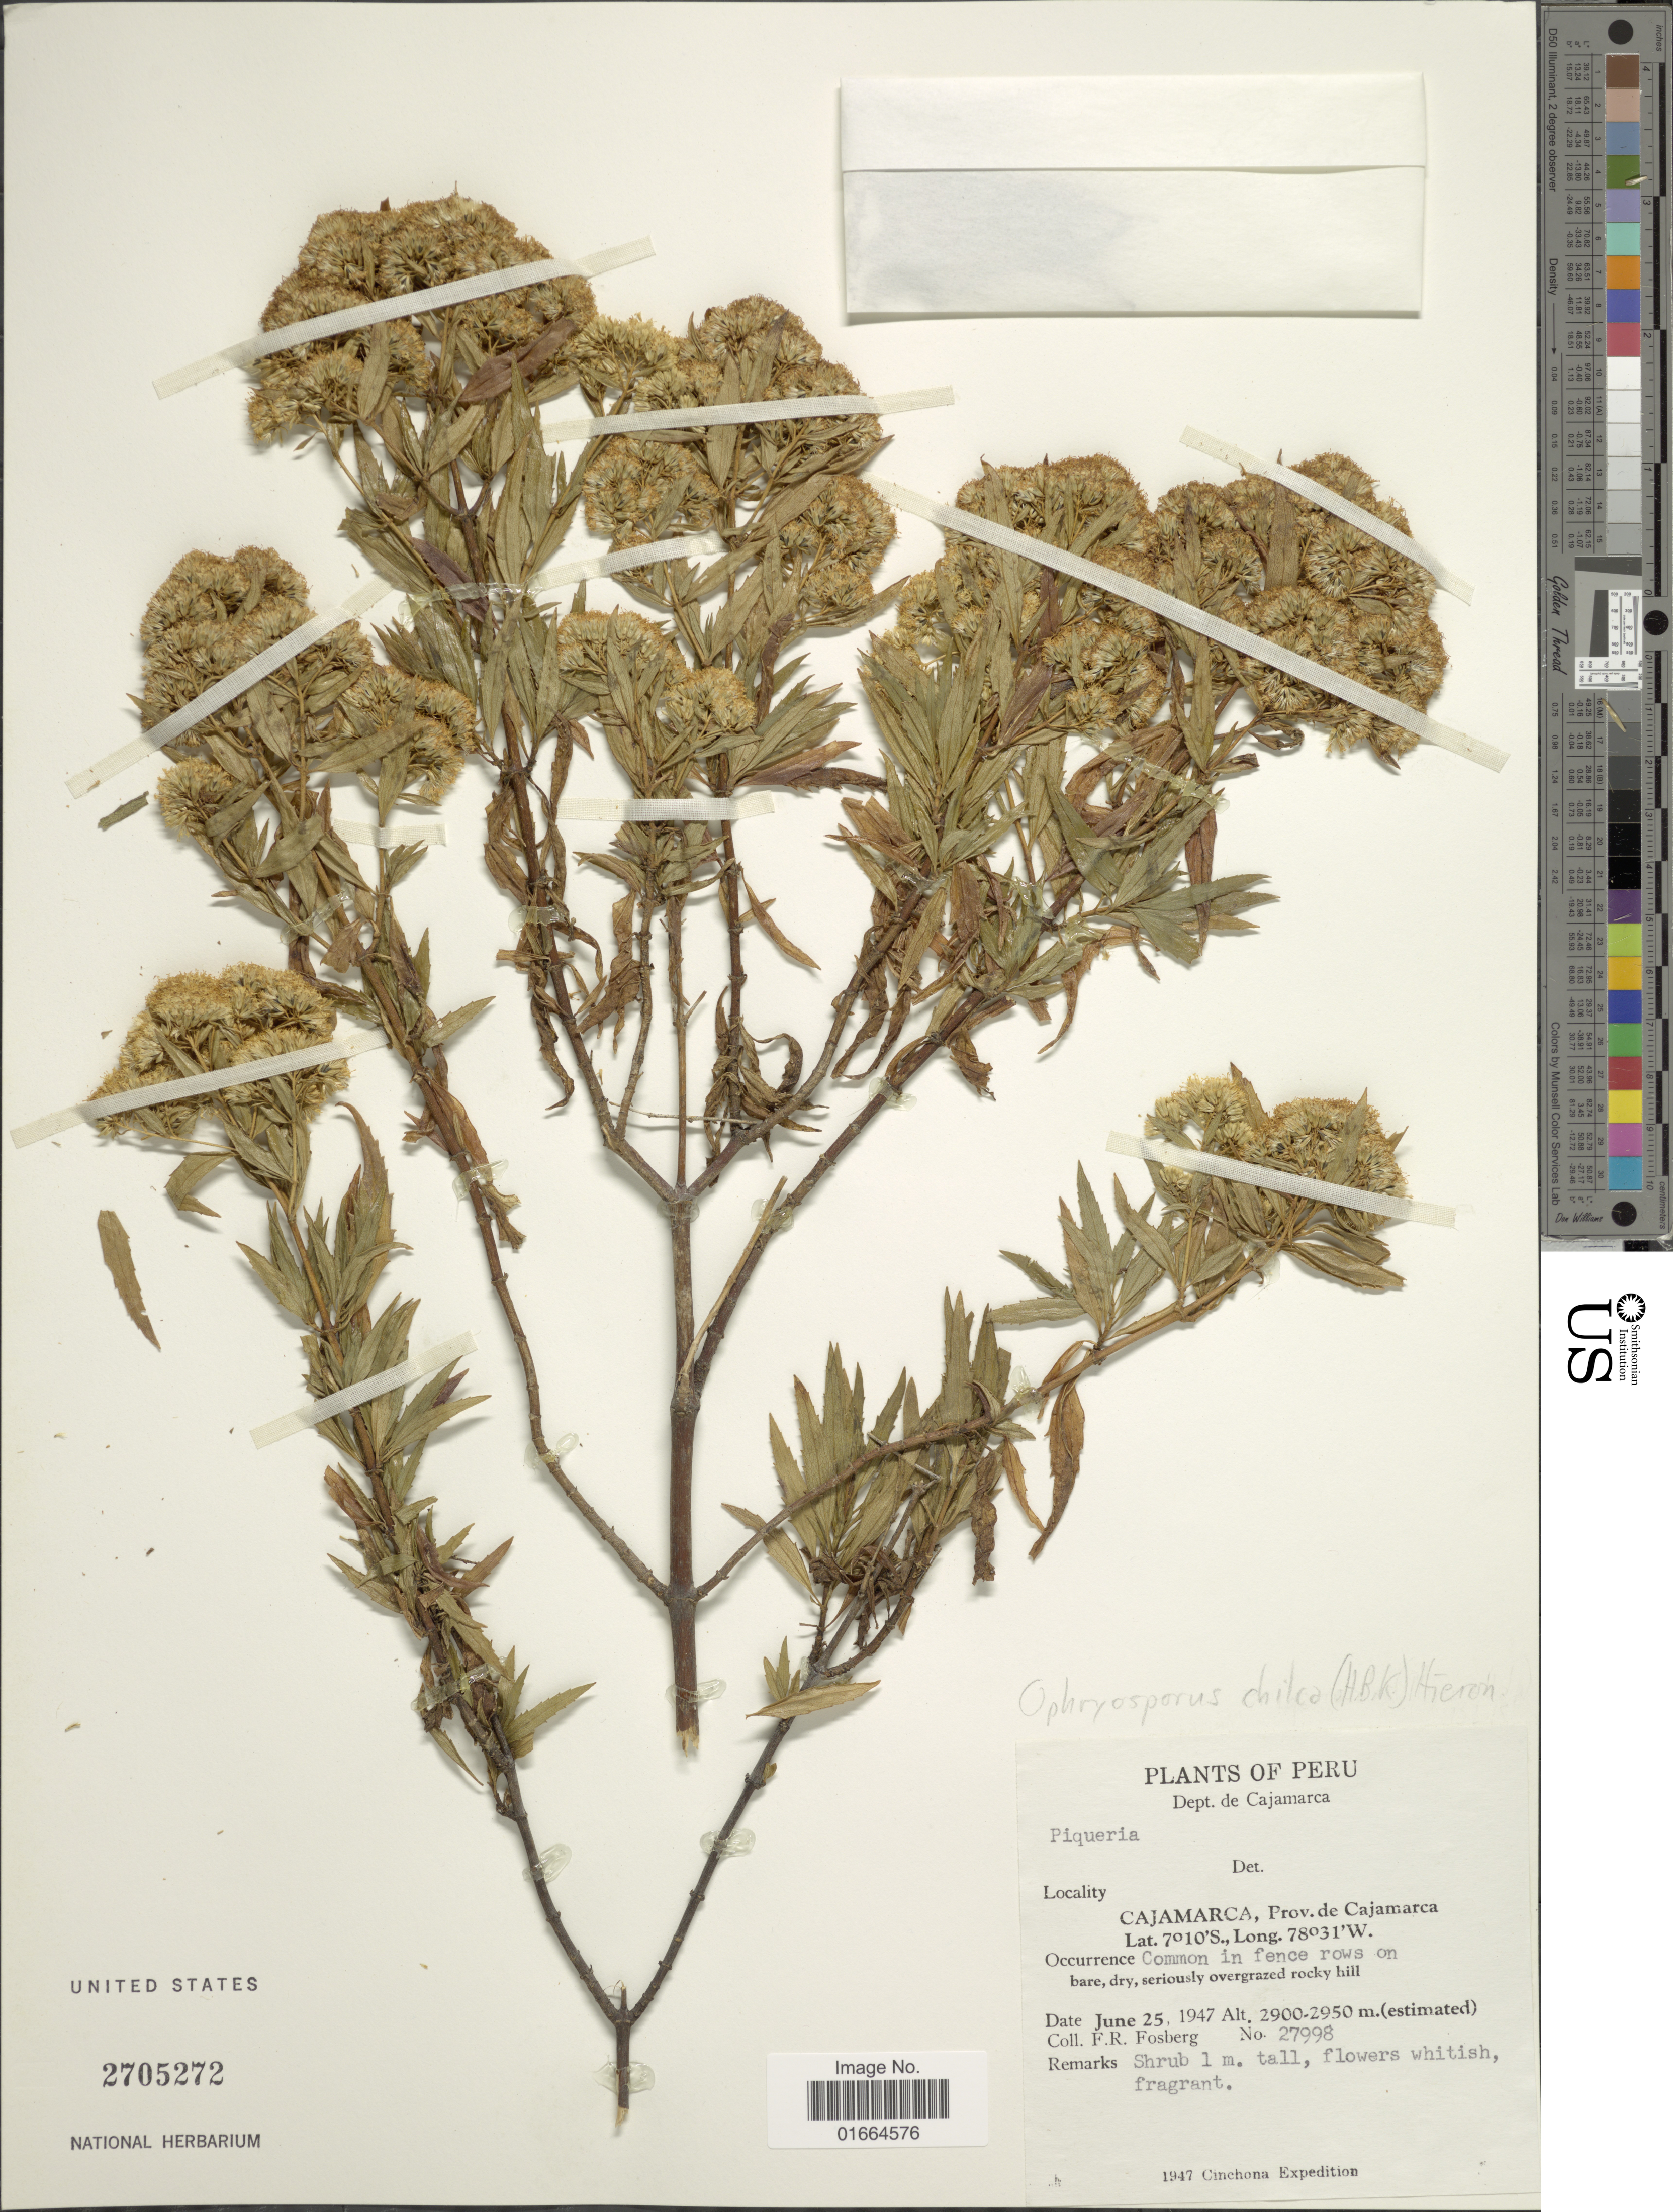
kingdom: Plantae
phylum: Tracheophyta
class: Magnoliopsida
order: Asterales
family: Asteraceae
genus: Ophryosporus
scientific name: Ophryosporus chilca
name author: (Kunth) Hieron.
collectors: F. R. Fosberg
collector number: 27998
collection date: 1947-06-25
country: Peru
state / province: Cajamarca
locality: Cajamarca, Prov. de Cajamarca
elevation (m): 2900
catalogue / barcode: US 2705272